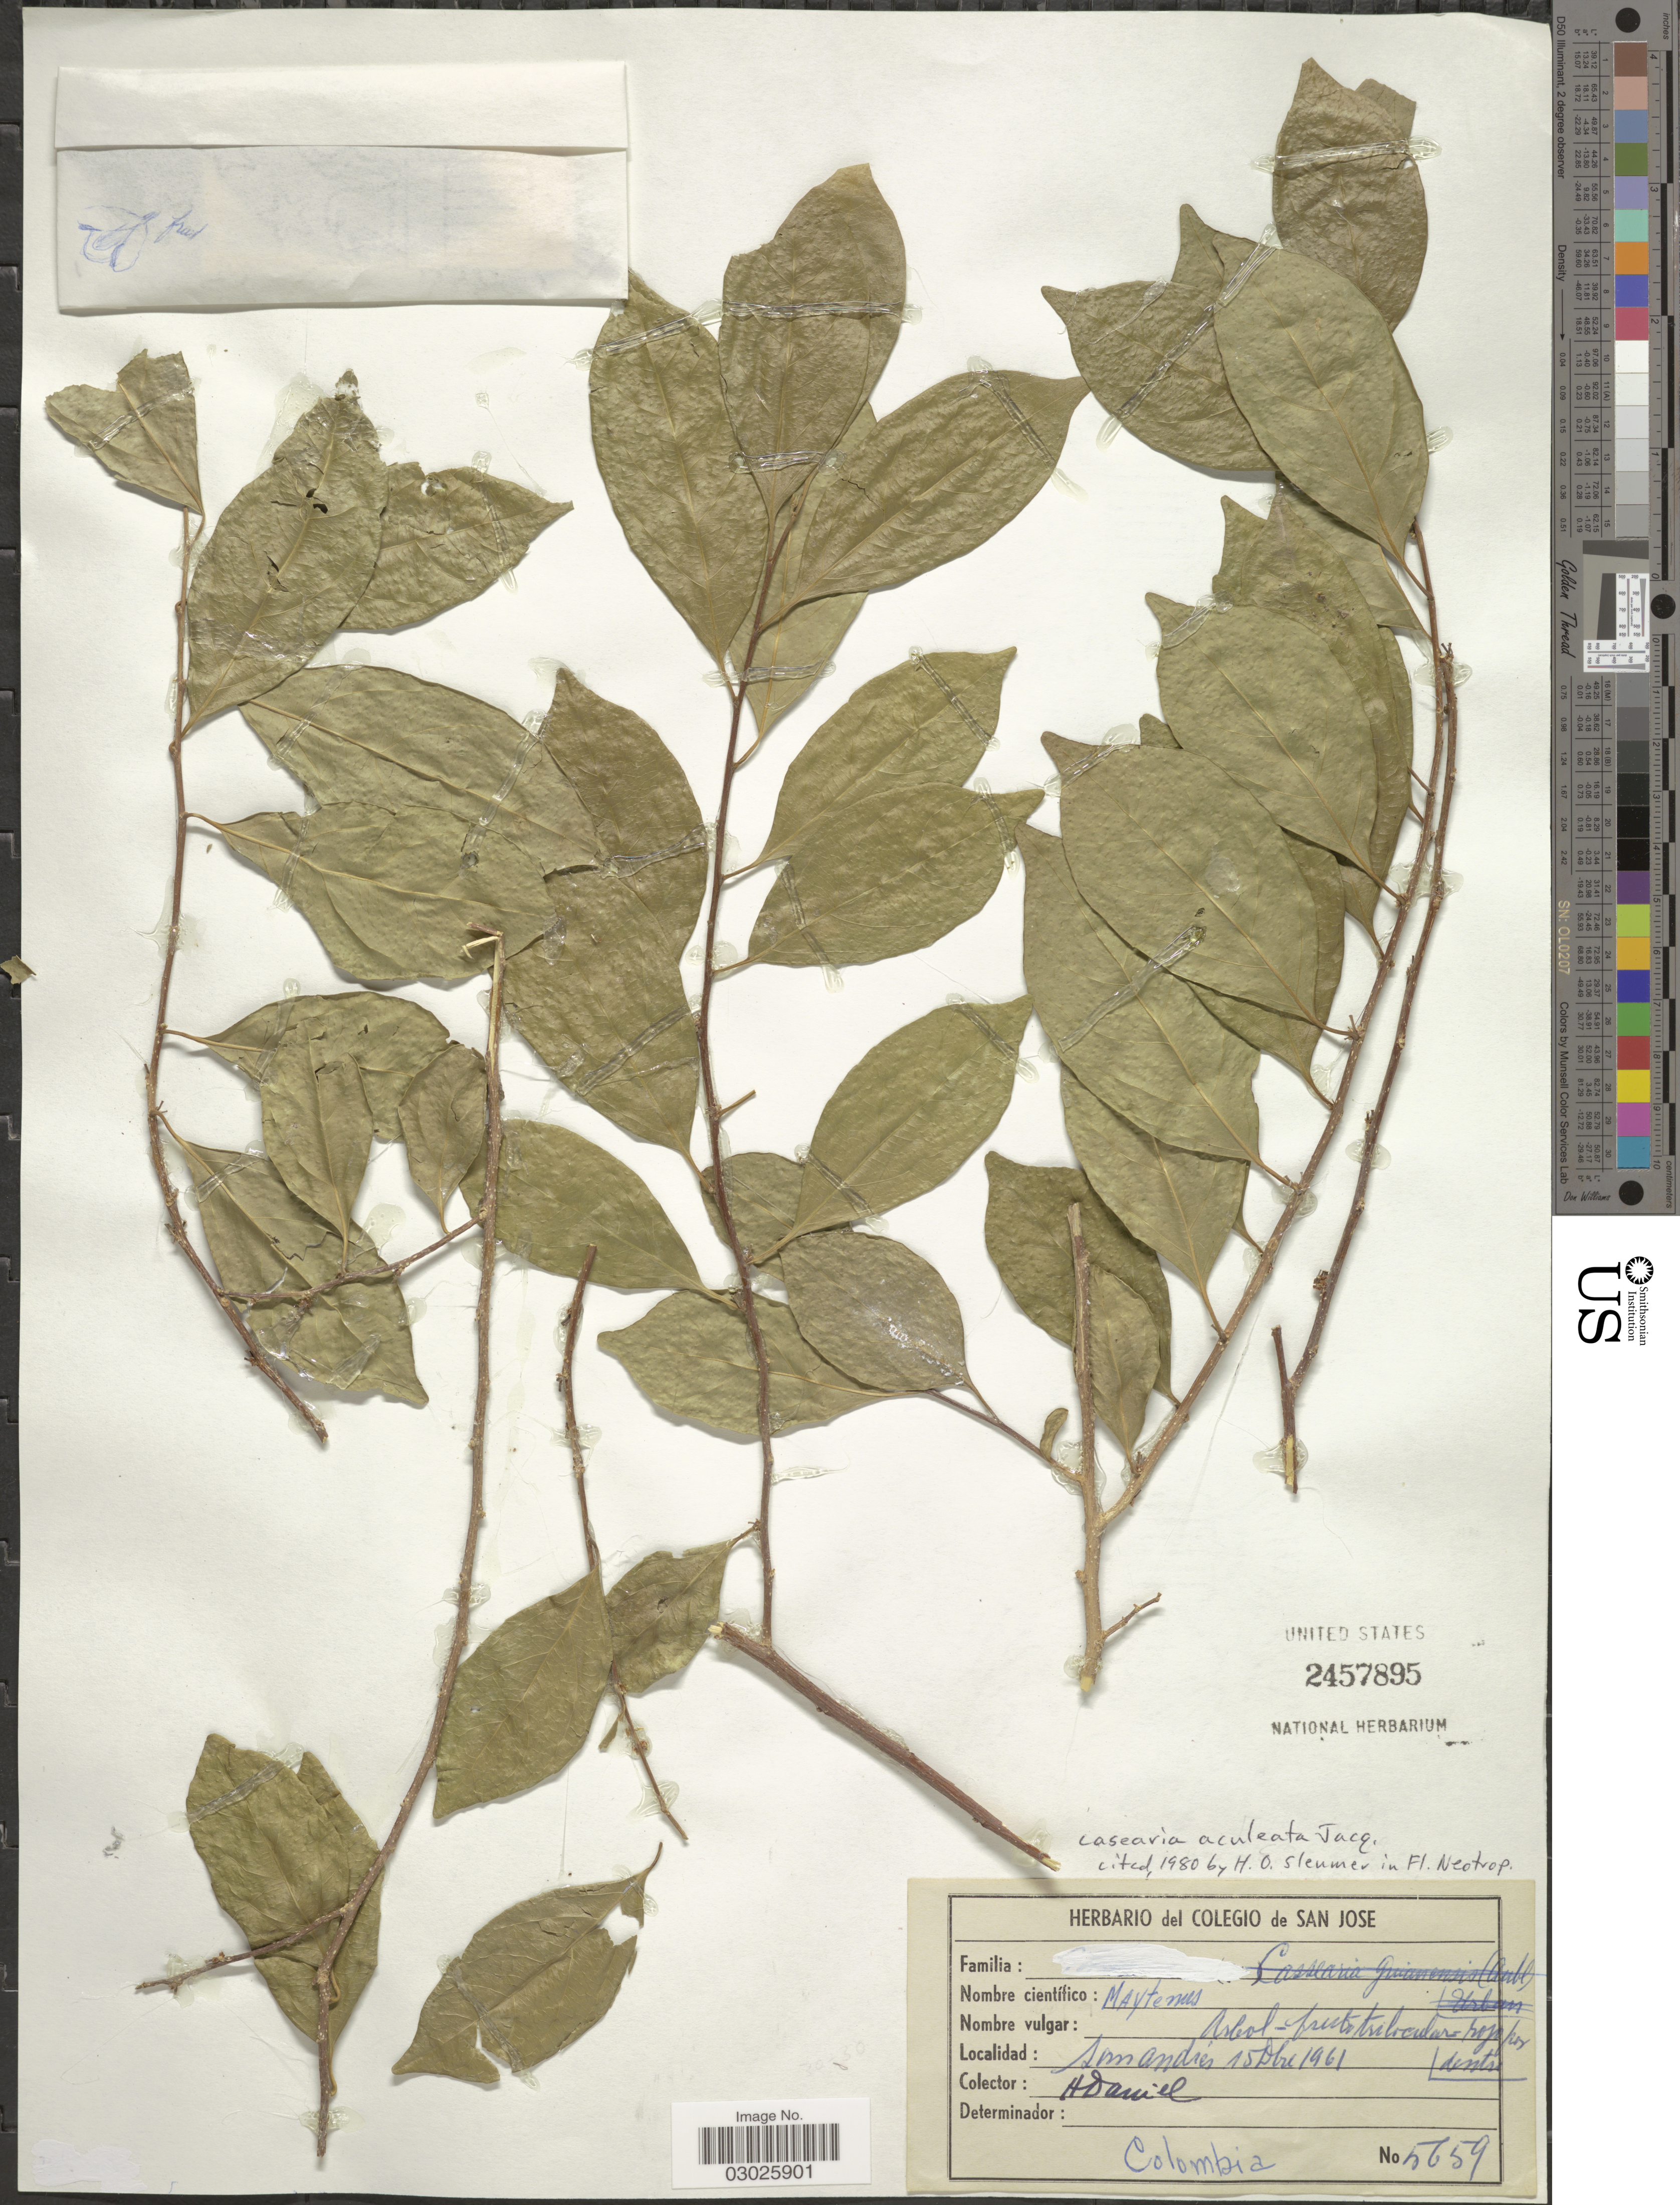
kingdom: Plantae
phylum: Tracheophyta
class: Magnoliopsida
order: Malpighiales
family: Salicaceae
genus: Casearia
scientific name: Casearia aculeata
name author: Jacq.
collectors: H. Daniel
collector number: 5659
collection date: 1961-12-15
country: Colombia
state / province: San Andres y Providencia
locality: San Andrés.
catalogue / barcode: US 2457895